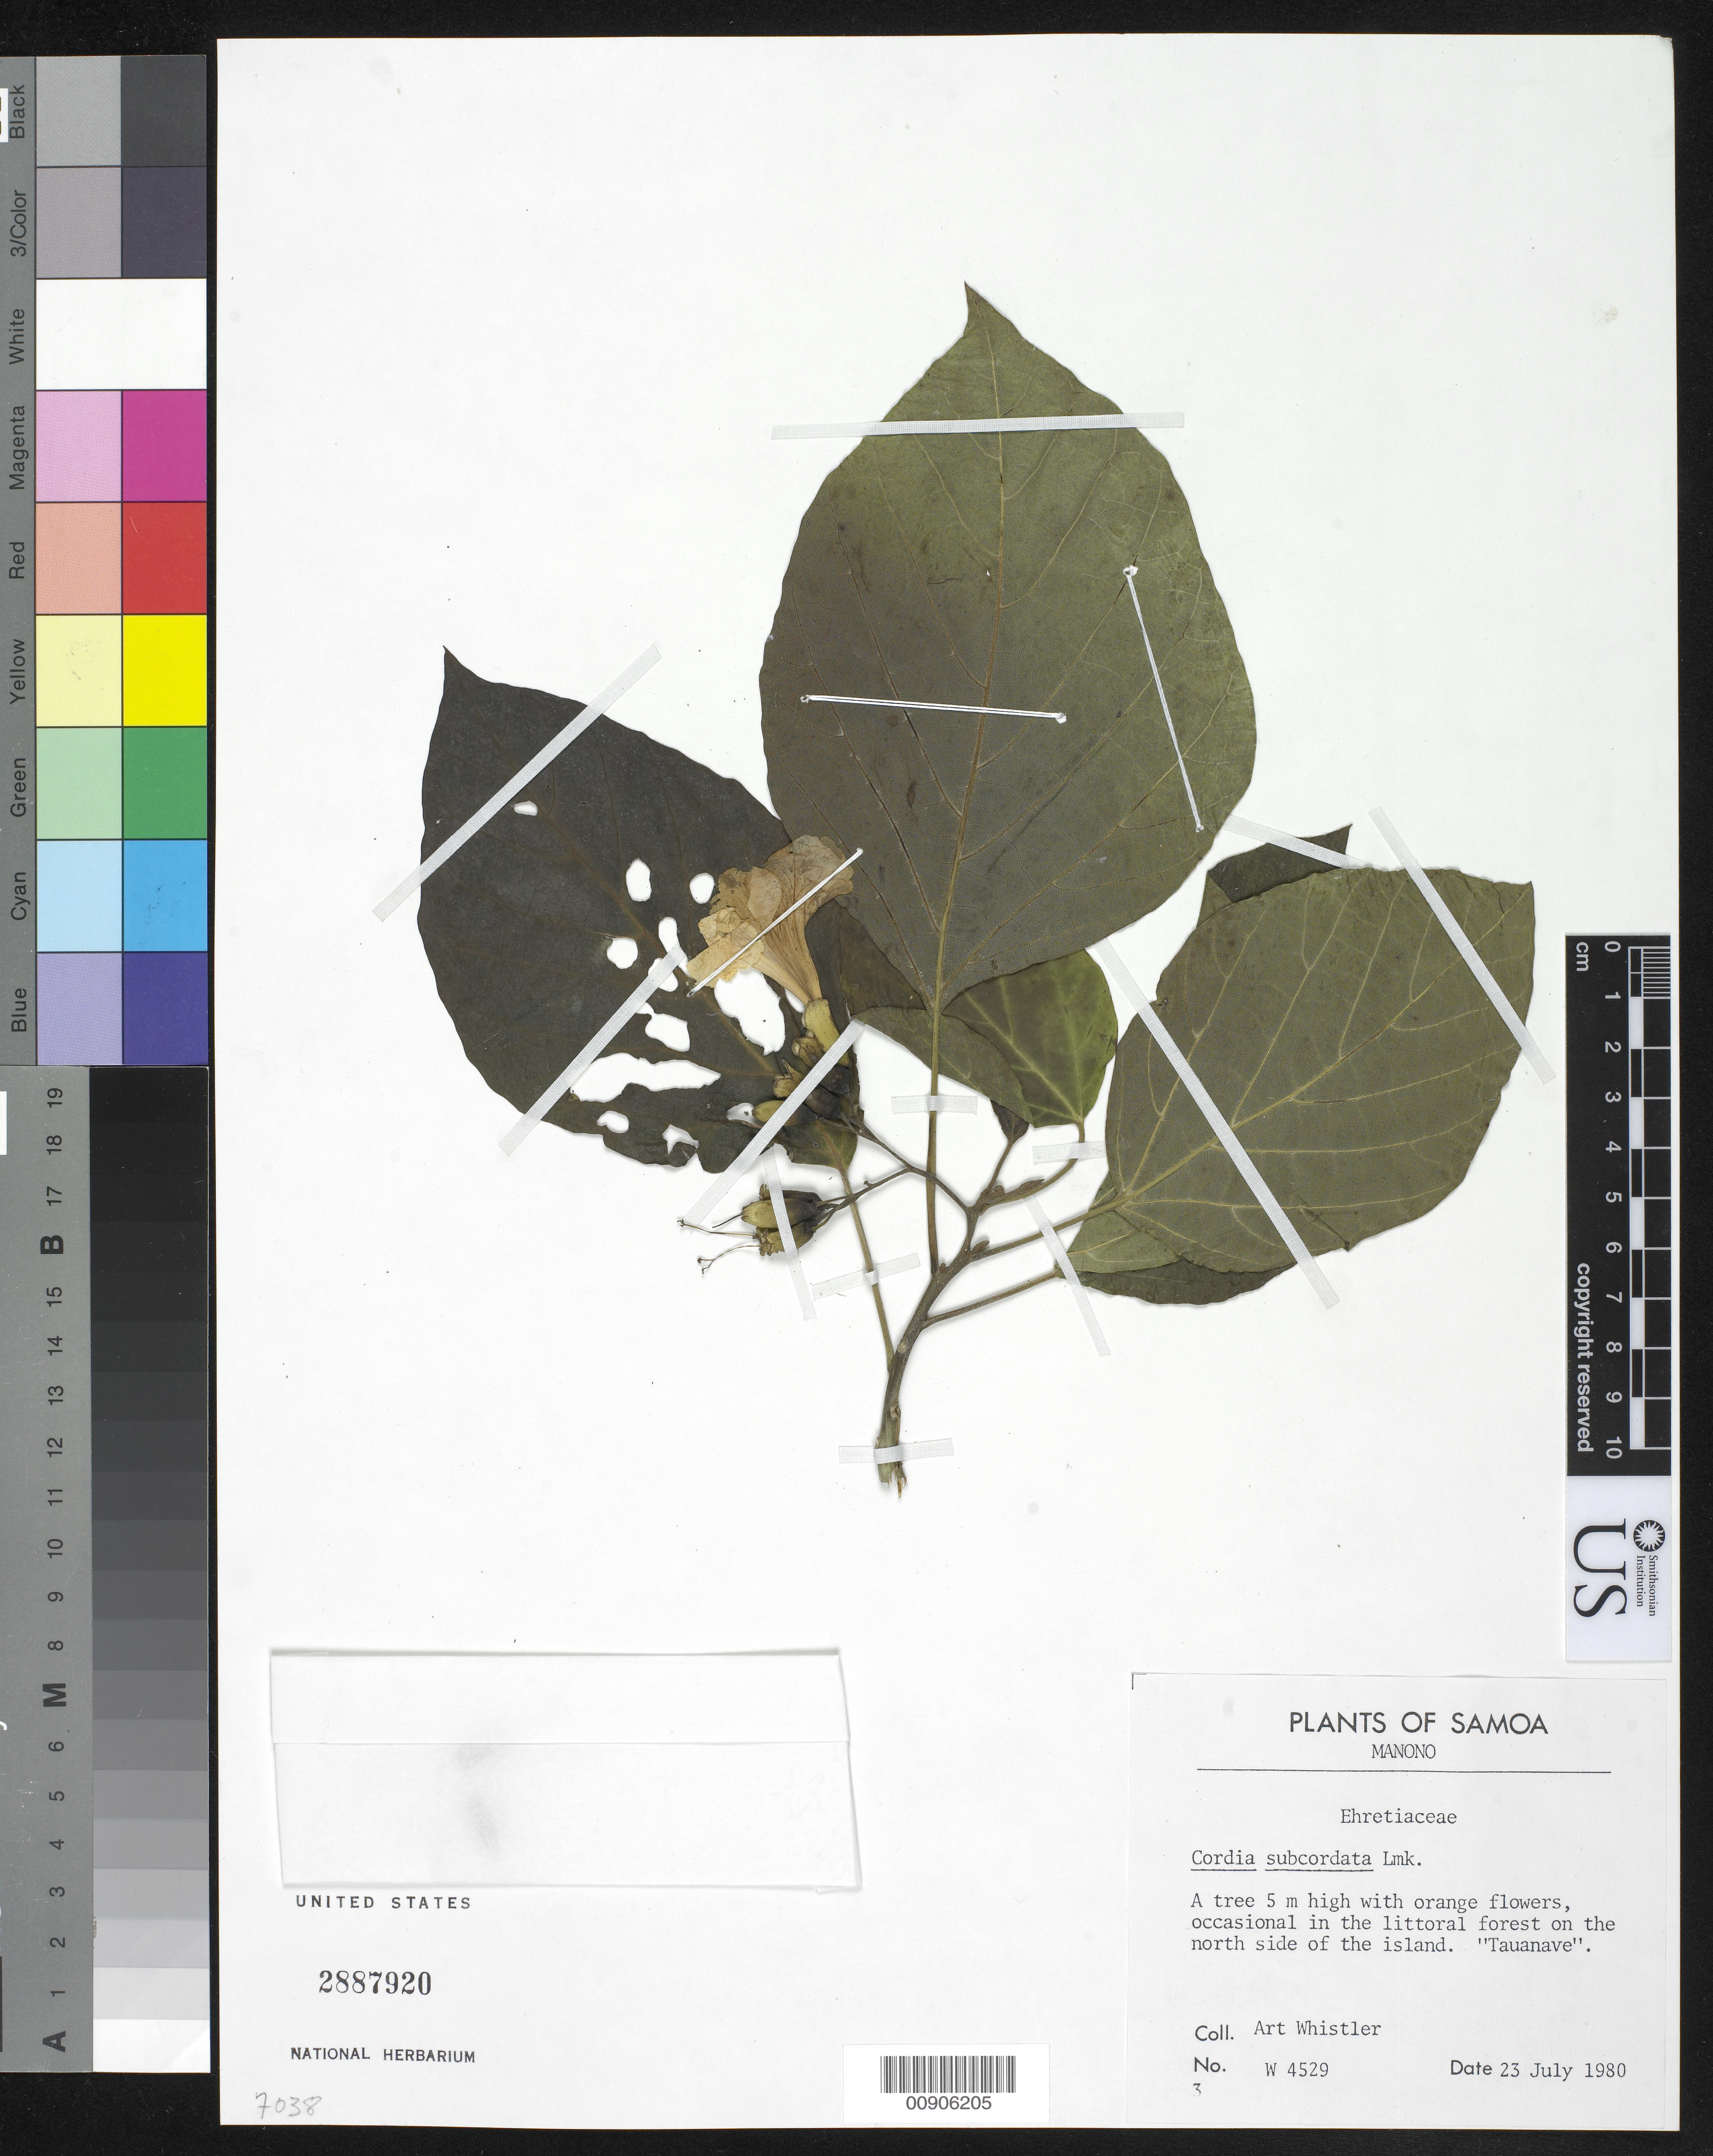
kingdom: Plantae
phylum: Tracheophyta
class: Magnoliopsida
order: Boraginales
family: Cordiaceae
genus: Cordia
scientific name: Cordia subcordata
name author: Lam.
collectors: A. Whistler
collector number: W 4529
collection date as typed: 23 Jul 1980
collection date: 1980-07-23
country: Samoa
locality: Occasional in the littoral forest on the n. side of the island.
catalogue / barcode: US 2887920